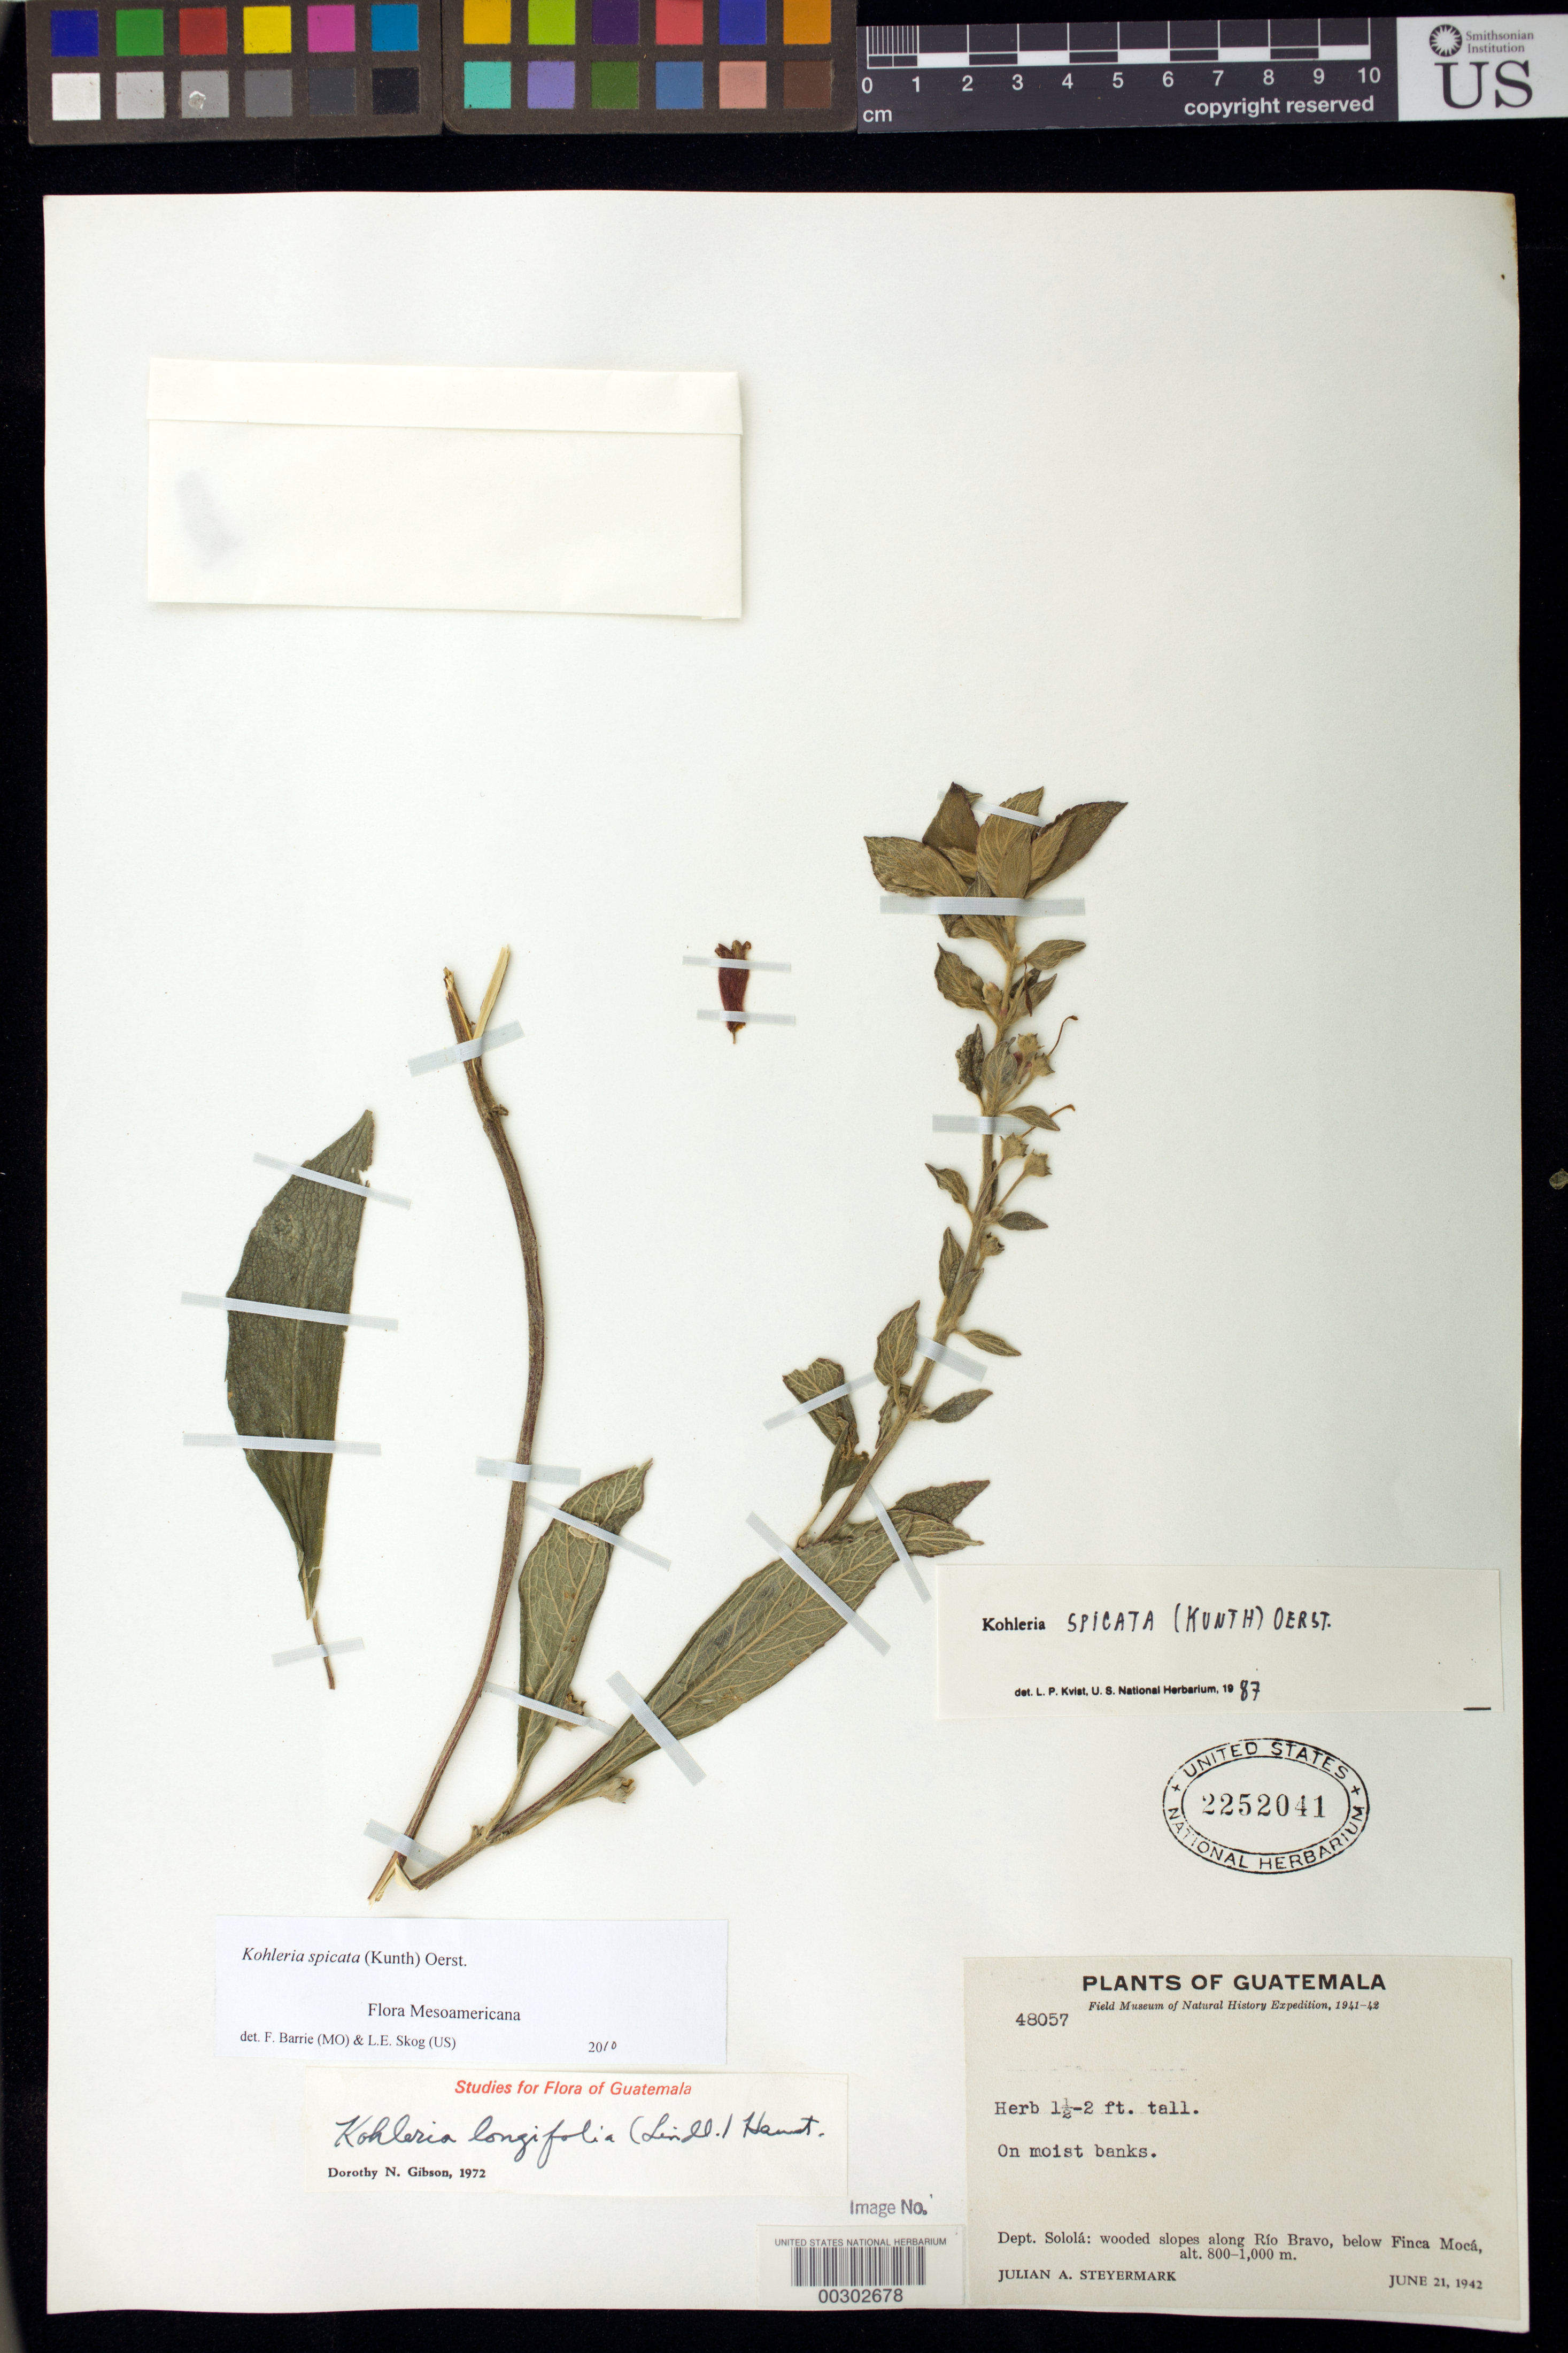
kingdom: Plantae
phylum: Tracheophyta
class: Magnoliopsida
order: Lamiales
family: Gesneriaceae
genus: Kohleria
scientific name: Kohleria spicata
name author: (Kunth) Oerst.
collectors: J. Steyermark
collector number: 48057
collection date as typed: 21 Jun 1942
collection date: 1942-06-21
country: Guatemala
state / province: Santa Rosa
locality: Rio Bravo, below Finca Moca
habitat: Wooded slopes along river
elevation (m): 800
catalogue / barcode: US 2252041